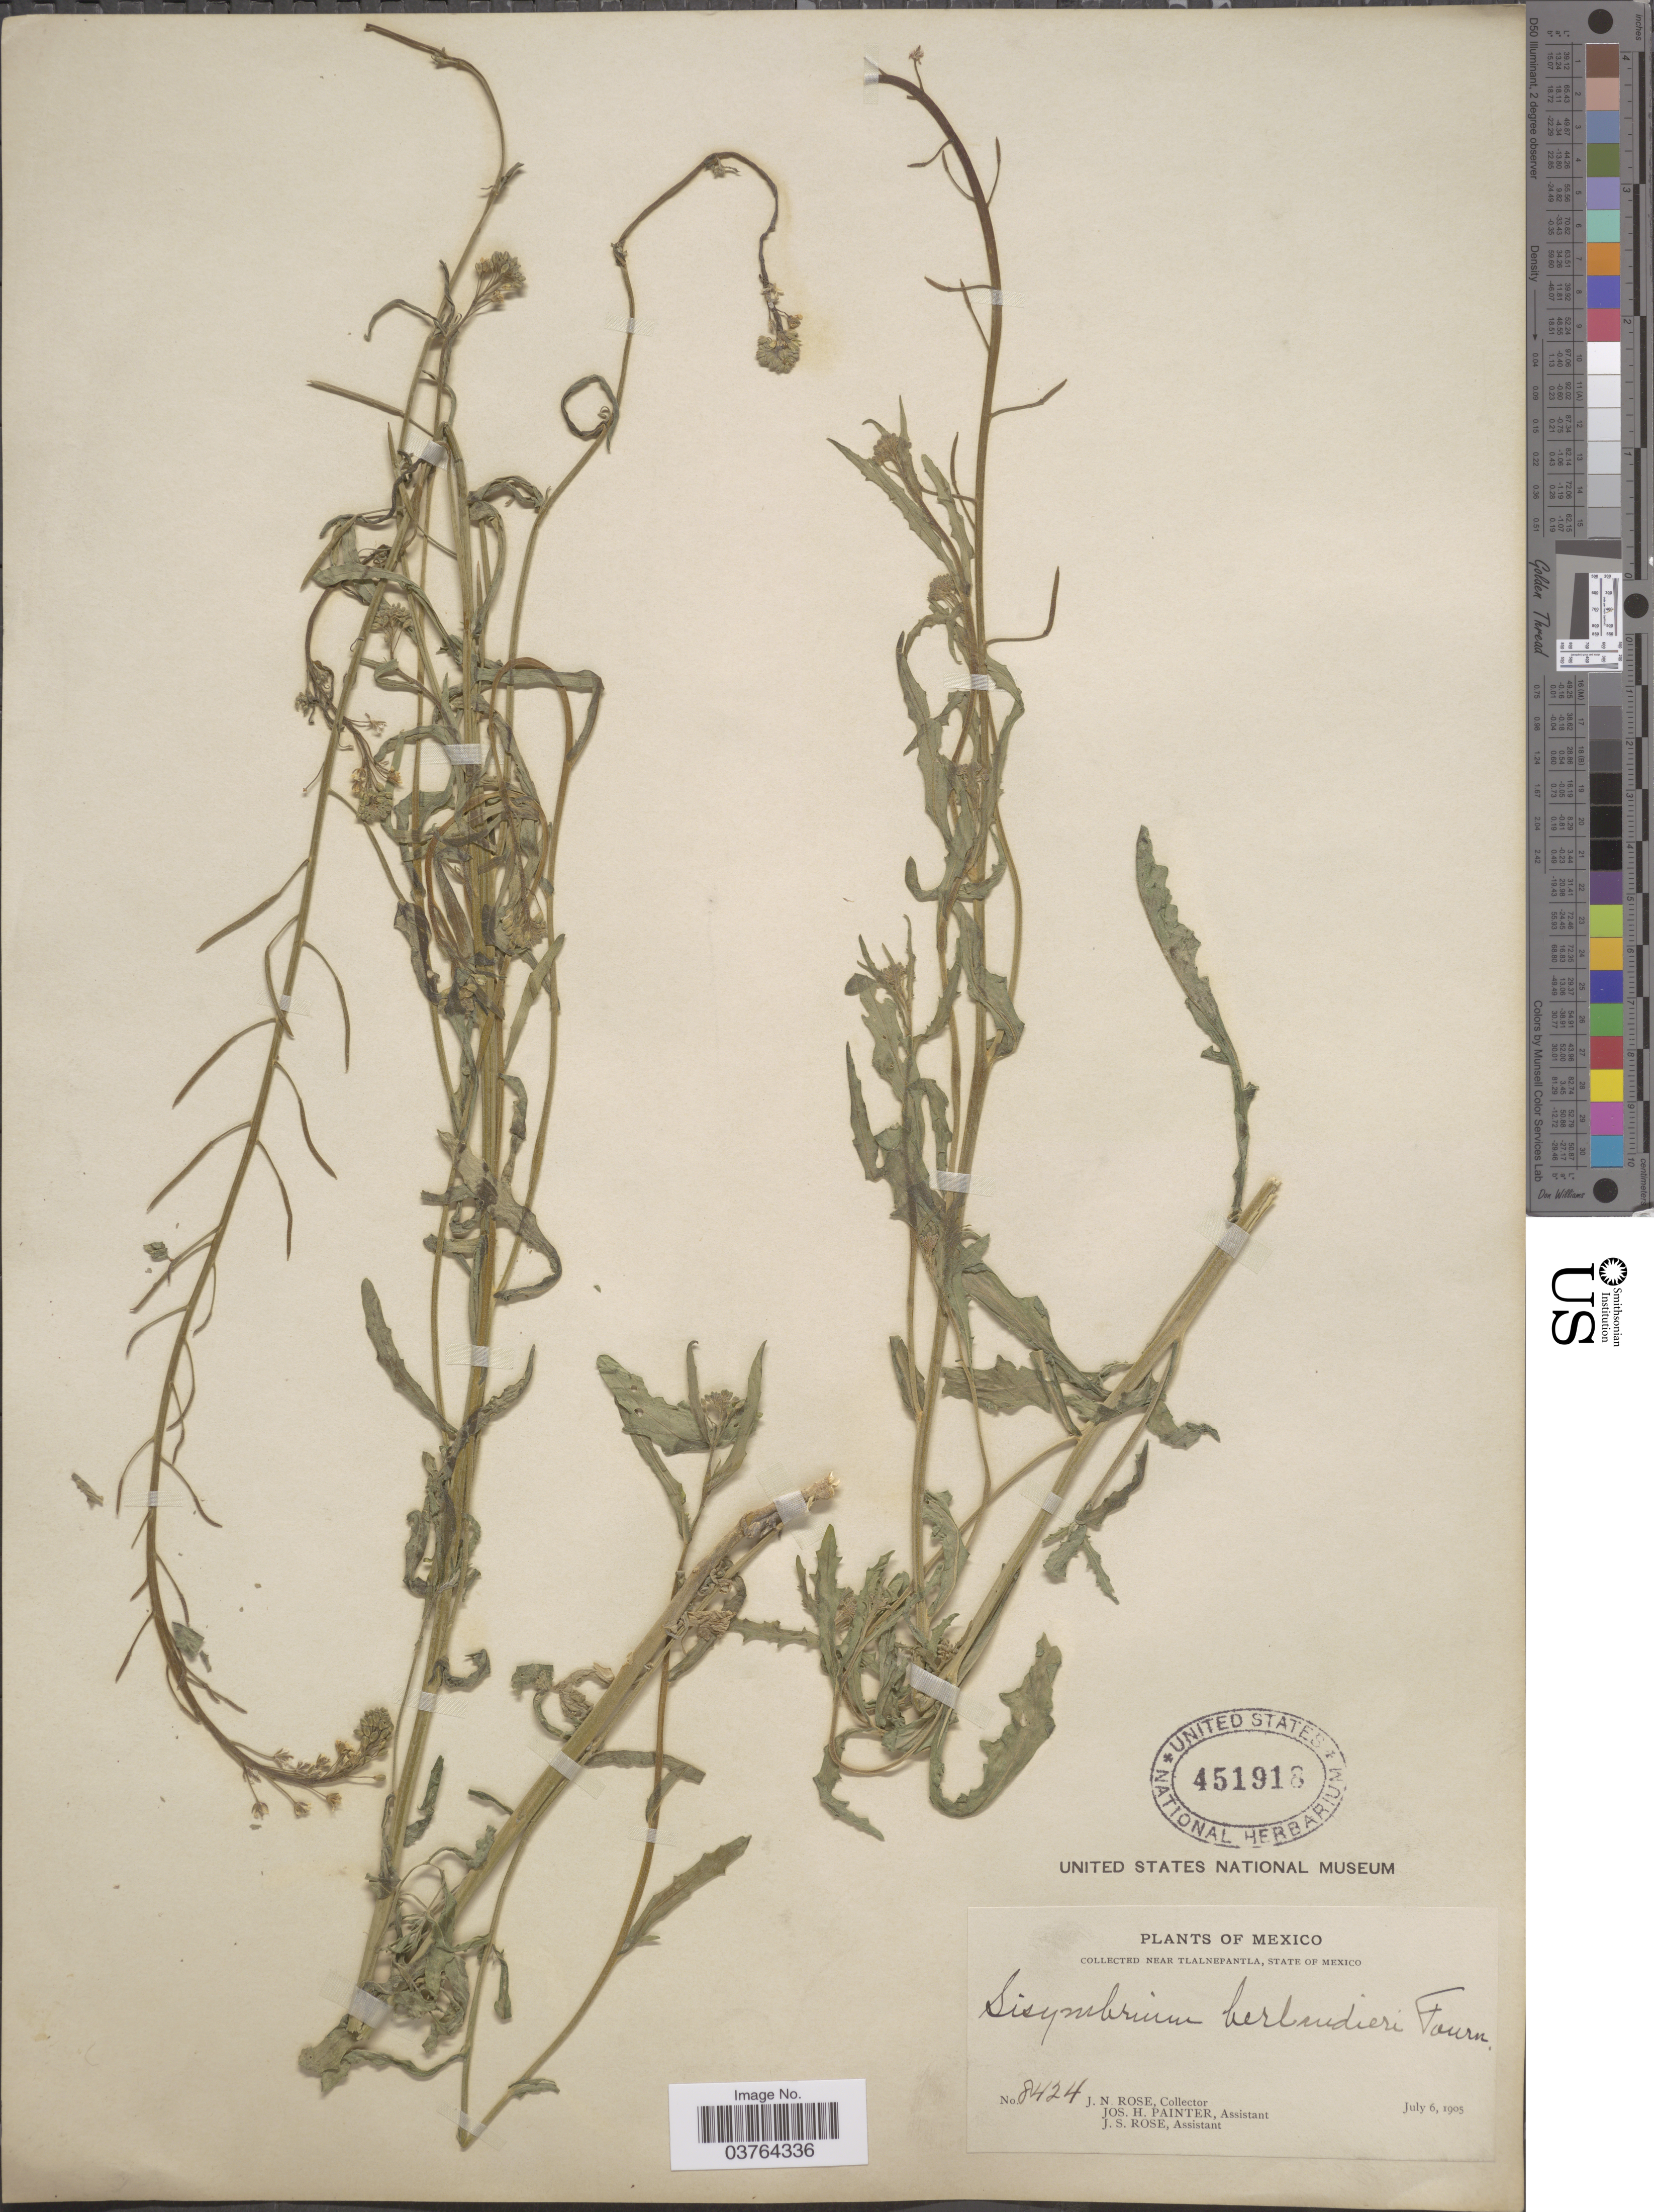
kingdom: Plantae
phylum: Tracheophyta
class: Magnoliopsida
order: Brassicales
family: Brassicaceae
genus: Halimolobos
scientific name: Halimolobos berlandieri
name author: O.E. Schulz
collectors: J. N. Rose, J. H. Painter & J. S. Rose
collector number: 8424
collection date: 1905-07-06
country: Mexico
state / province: México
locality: Near Tlalnepantla.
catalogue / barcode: US 451918